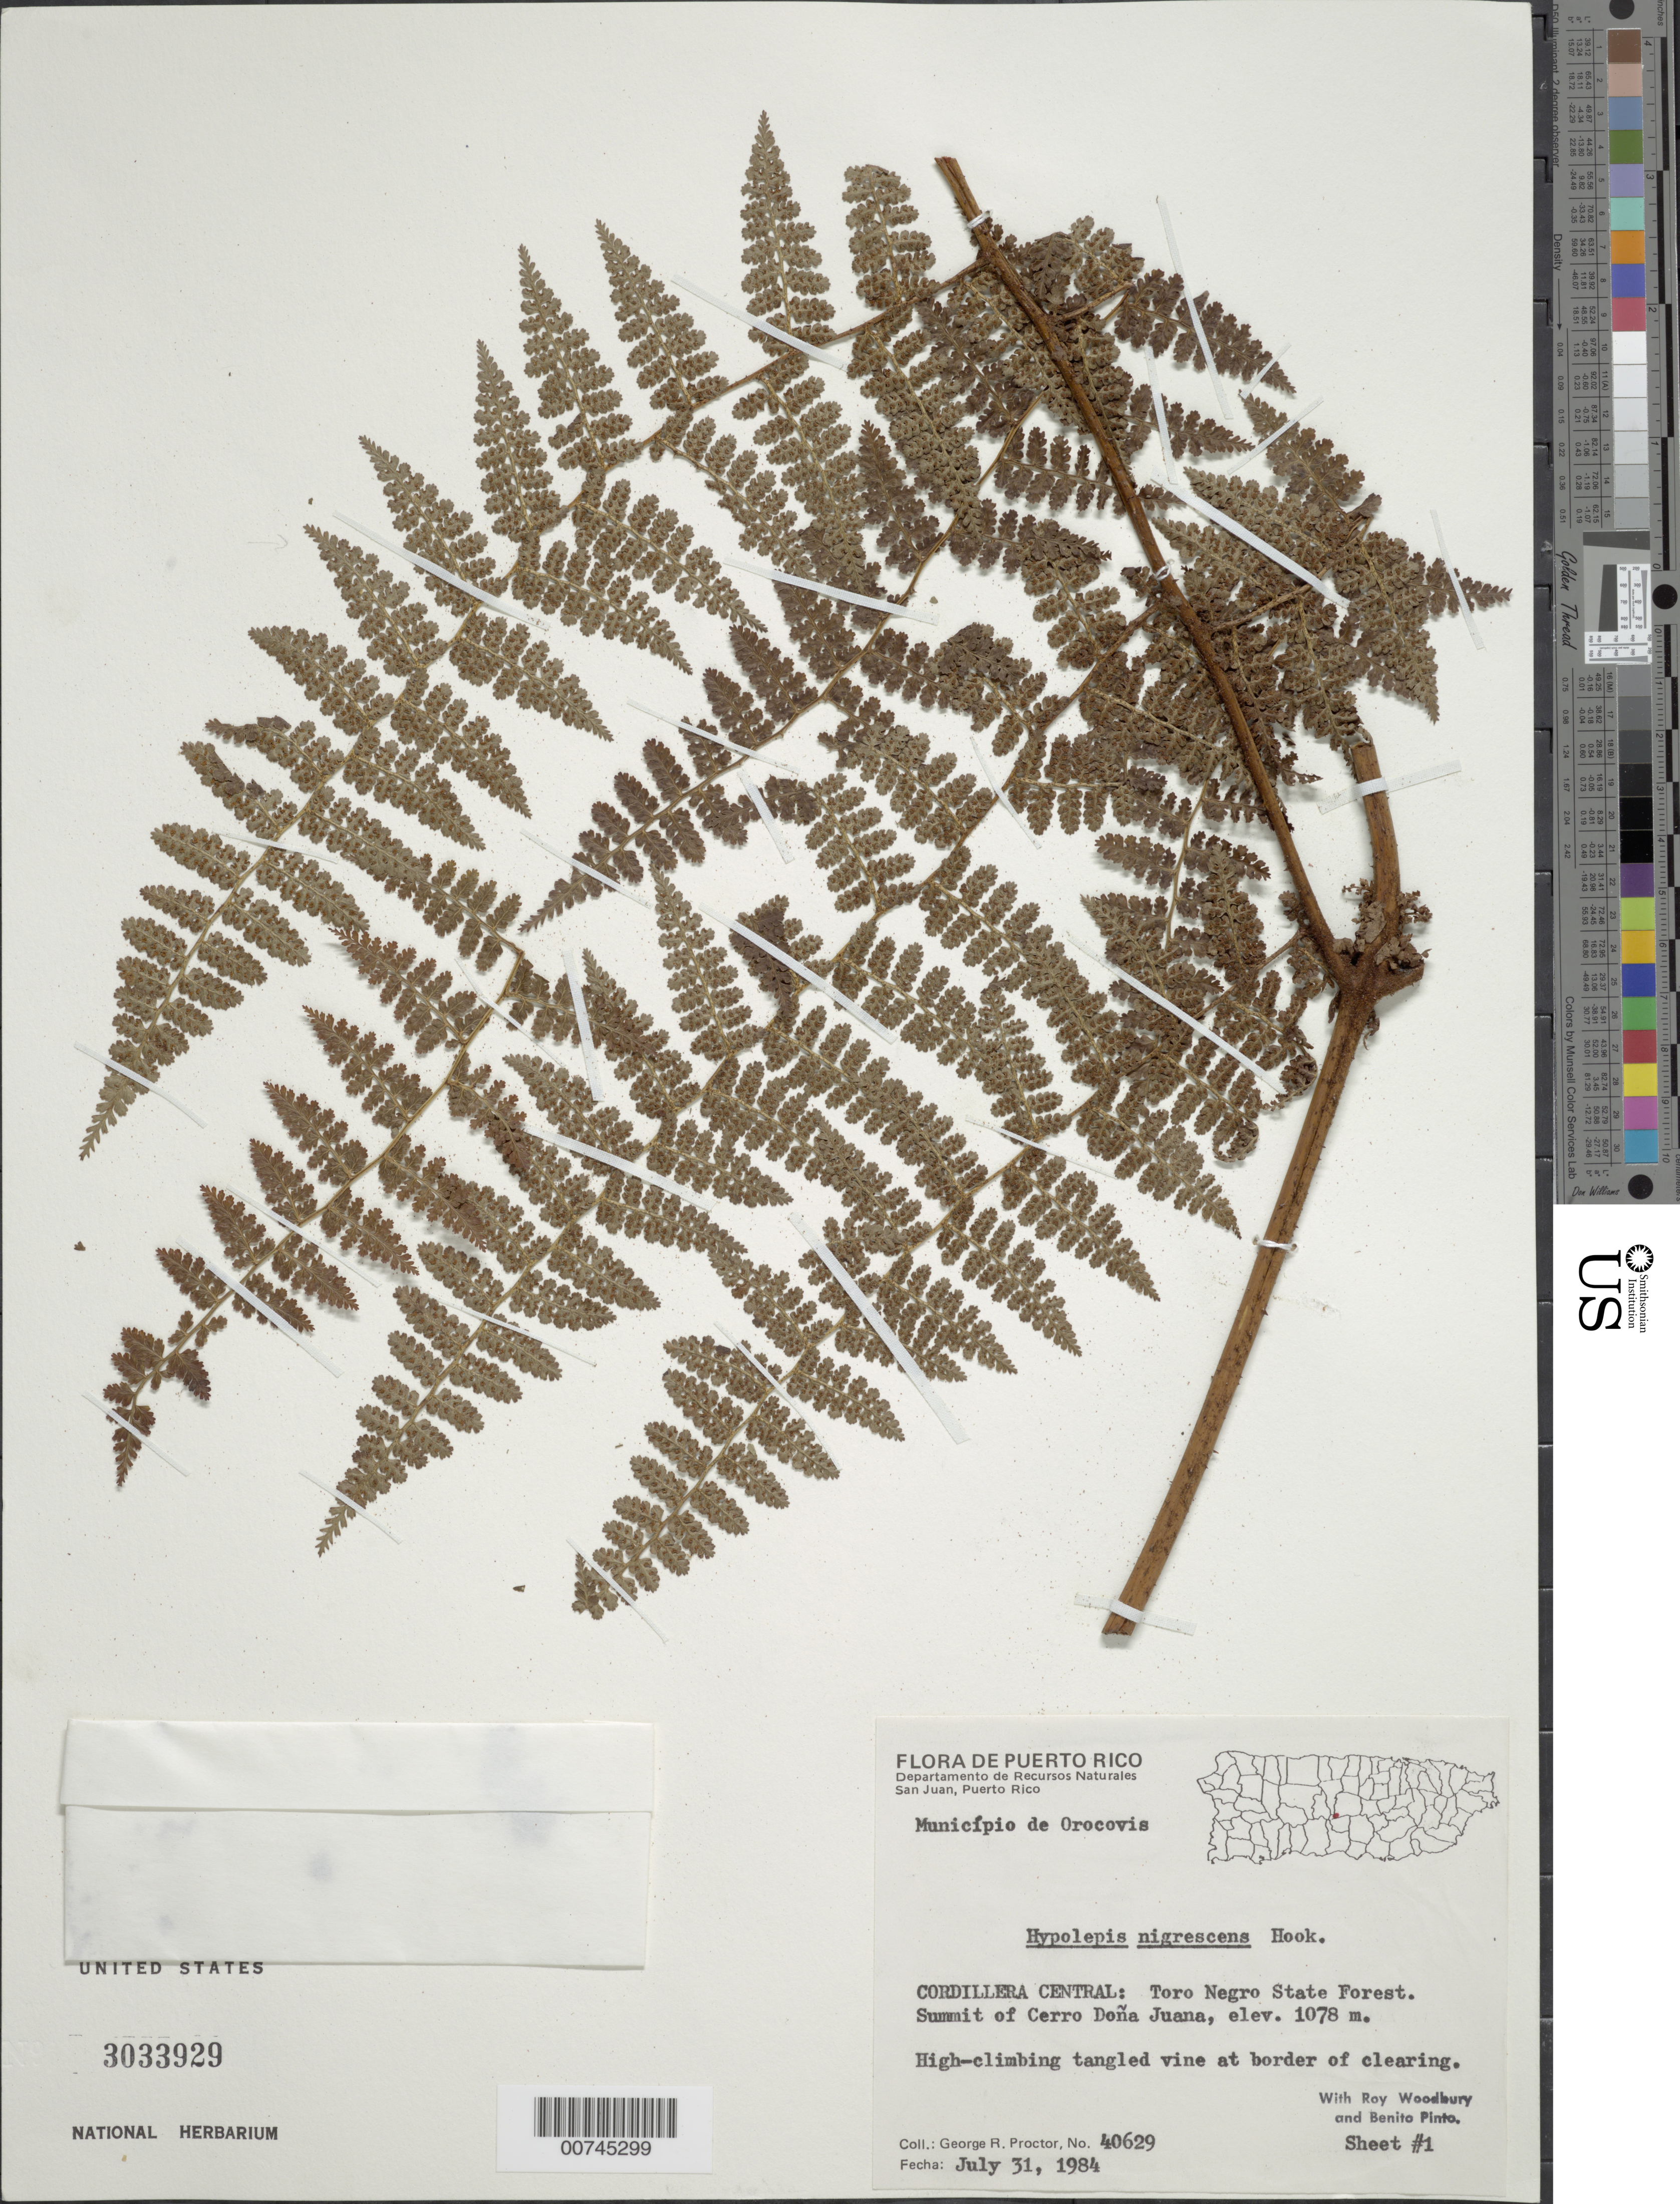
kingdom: Plantae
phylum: Tracheophyta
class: Polypodiopsida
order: Polypodiales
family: Dennstaedtiaceae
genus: Hypolepis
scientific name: Hypolepis nigrescens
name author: Hook.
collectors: G. R. Proctor, R. O. Woodbury & B. Pinto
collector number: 40629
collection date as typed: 31 Jul 1984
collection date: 1984-07-31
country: Puerto Rico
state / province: Orocovis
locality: Cordillera Central: Toro Negro State Forest. Summit of Cerro Doña Juana. Municipio de Orocovis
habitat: High-climbing tangled vine at border of clearing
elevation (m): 1078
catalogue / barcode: US 3033929